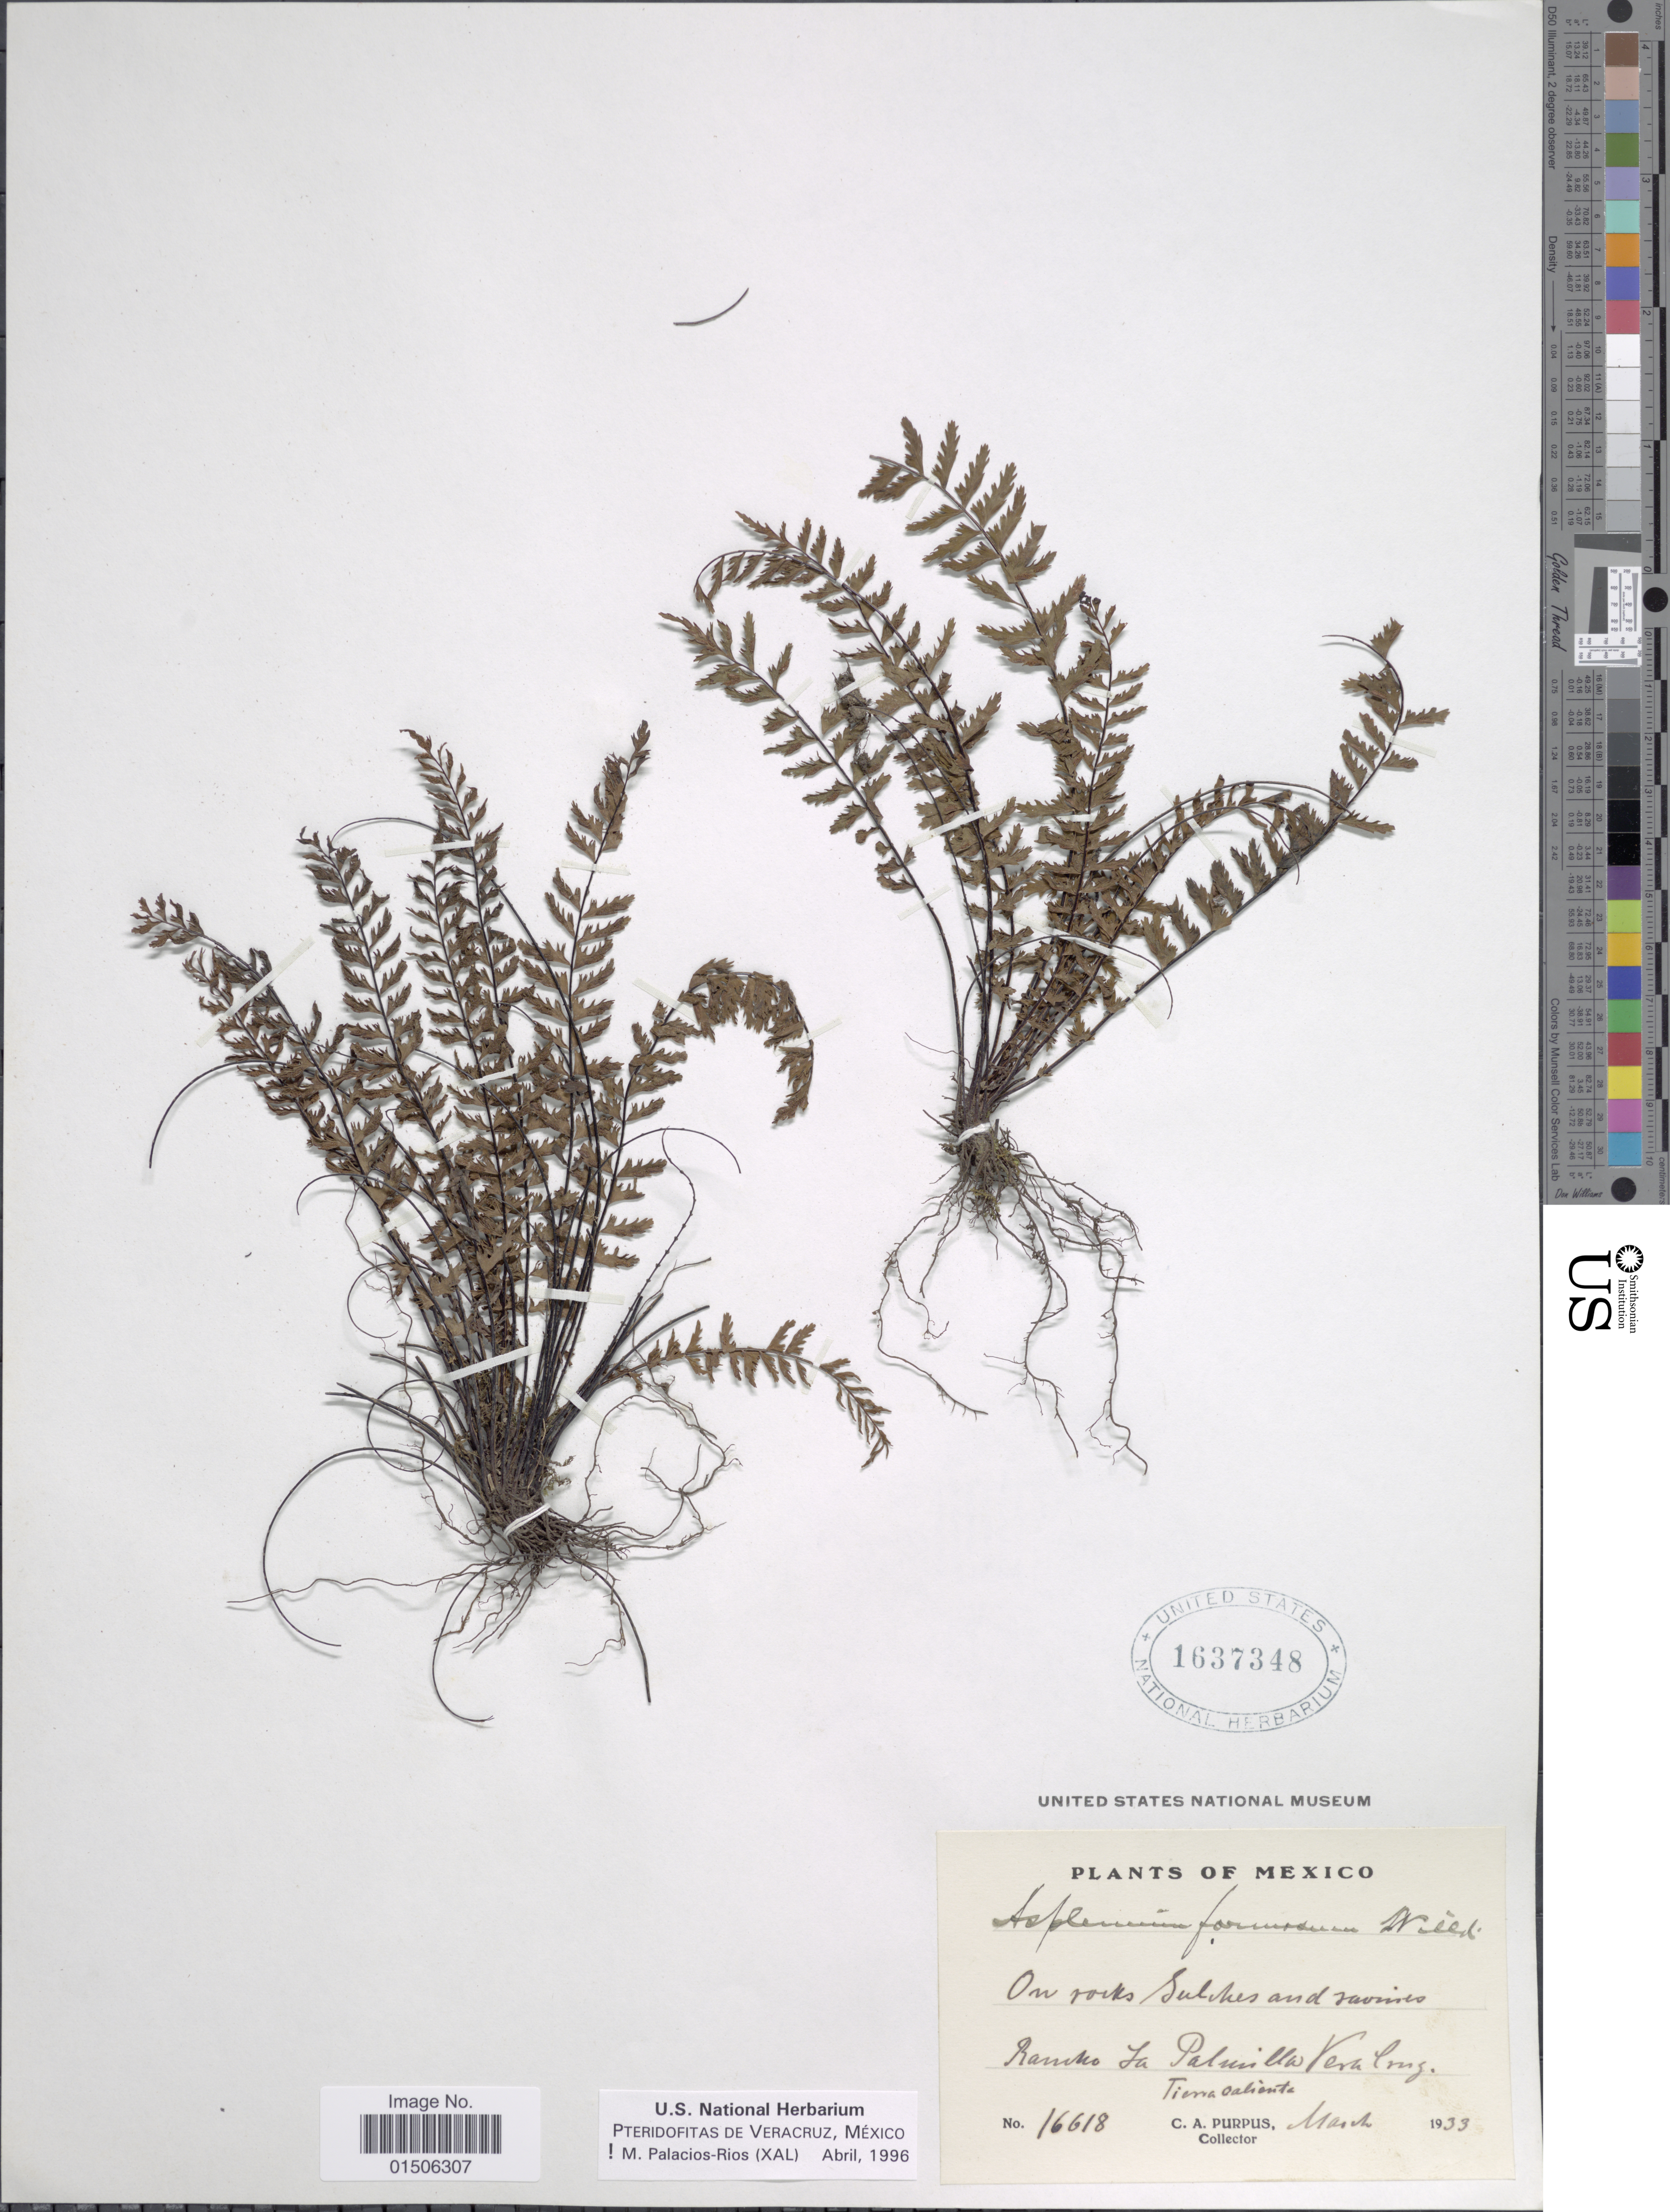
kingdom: Plantae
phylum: Tracheophyta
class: Polypodiopsida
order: Polypodiales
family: Aspleniaceae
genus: Asplenium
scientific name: Asplenium formosum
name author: Willd.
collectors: C. A. Purpus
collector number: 16618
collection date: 1933-03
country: Mexico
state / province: Veracruz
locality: On rocks Sulches and ravines Ravines Rancho La Palmilla Vera Cruz, Sierra oaliente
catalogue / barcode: US 1637348